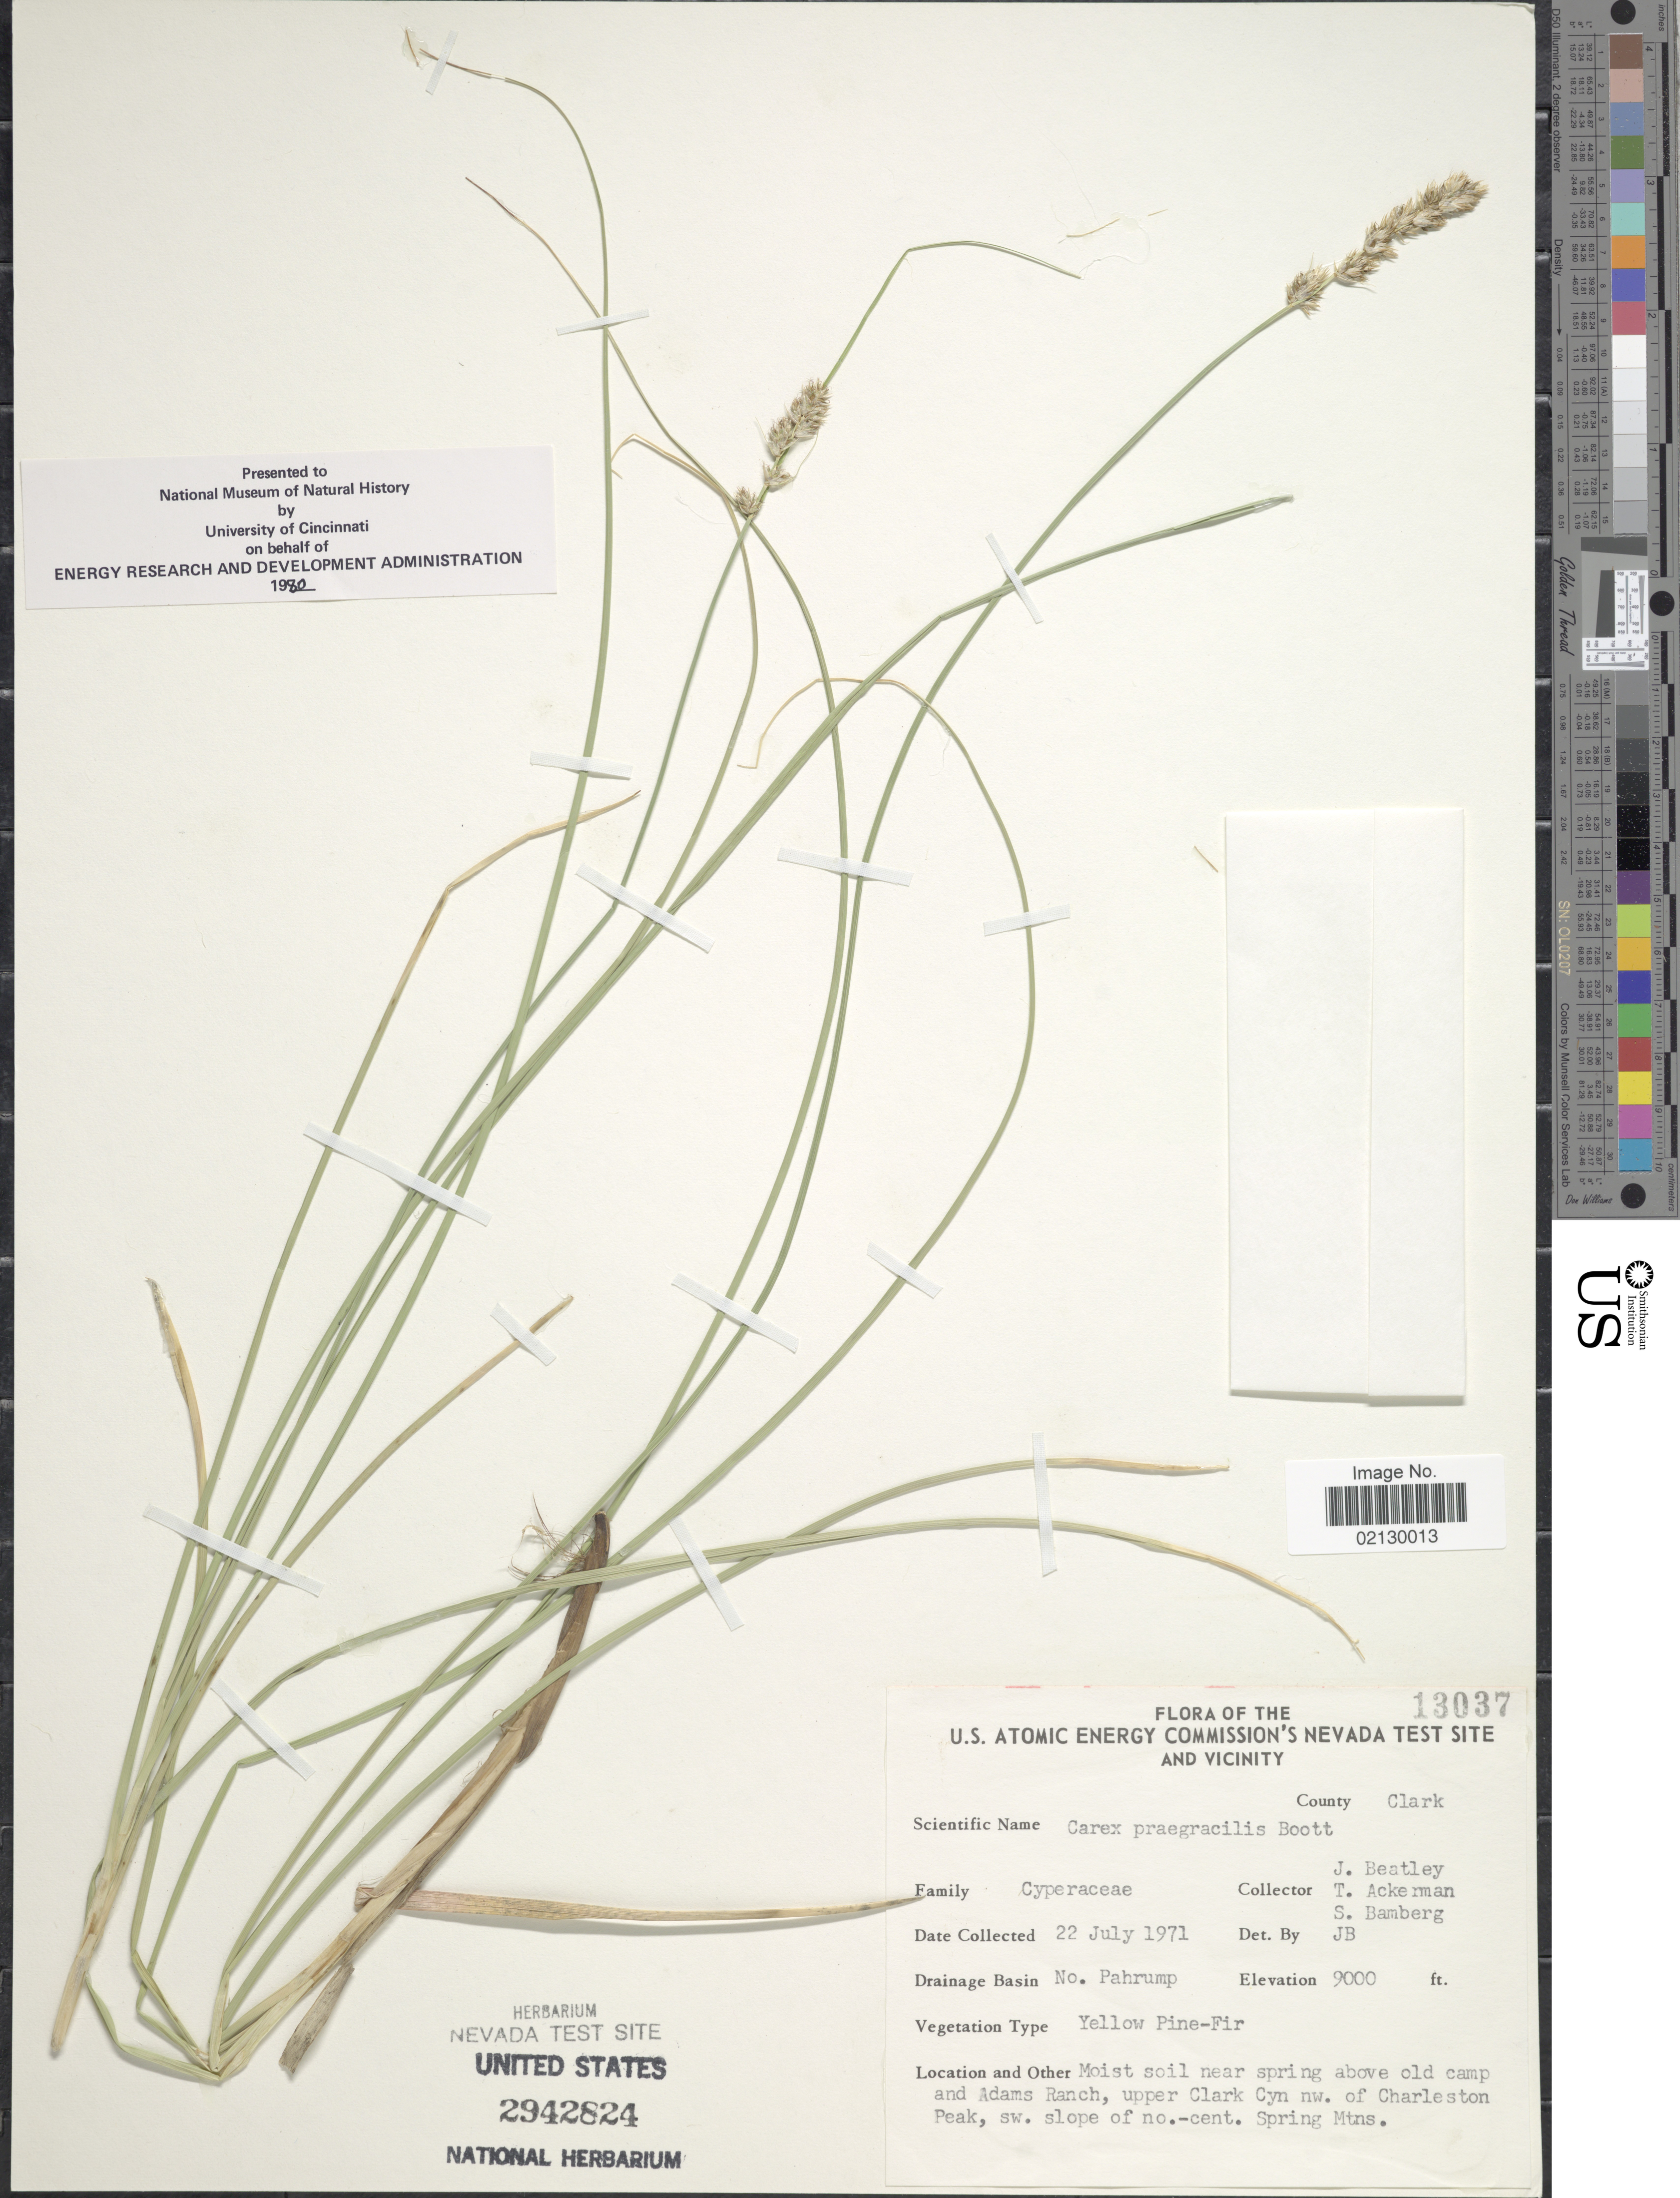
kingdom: Plantae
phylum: Tracheophyta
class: Liliopsida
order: Poales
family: Cyperaceae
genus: Carex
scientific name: Carex praegracilis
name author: W. Boott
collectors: J. C. Beatley, T. Ackerman & S. Bamberg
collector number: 13037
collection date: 1971-07-22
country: United States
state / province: Nevada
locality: U. S. Atomic Energy Commission's Nevada Test Site and Vicinity, County Clark, No. Pahrump. Spring above old camp and Adams Ranch, upper Clark Cyn nw. of Charleston Peak, sw. slope of np.-cent. Spring Mtns.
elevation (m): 2743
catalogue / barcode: US 2942824